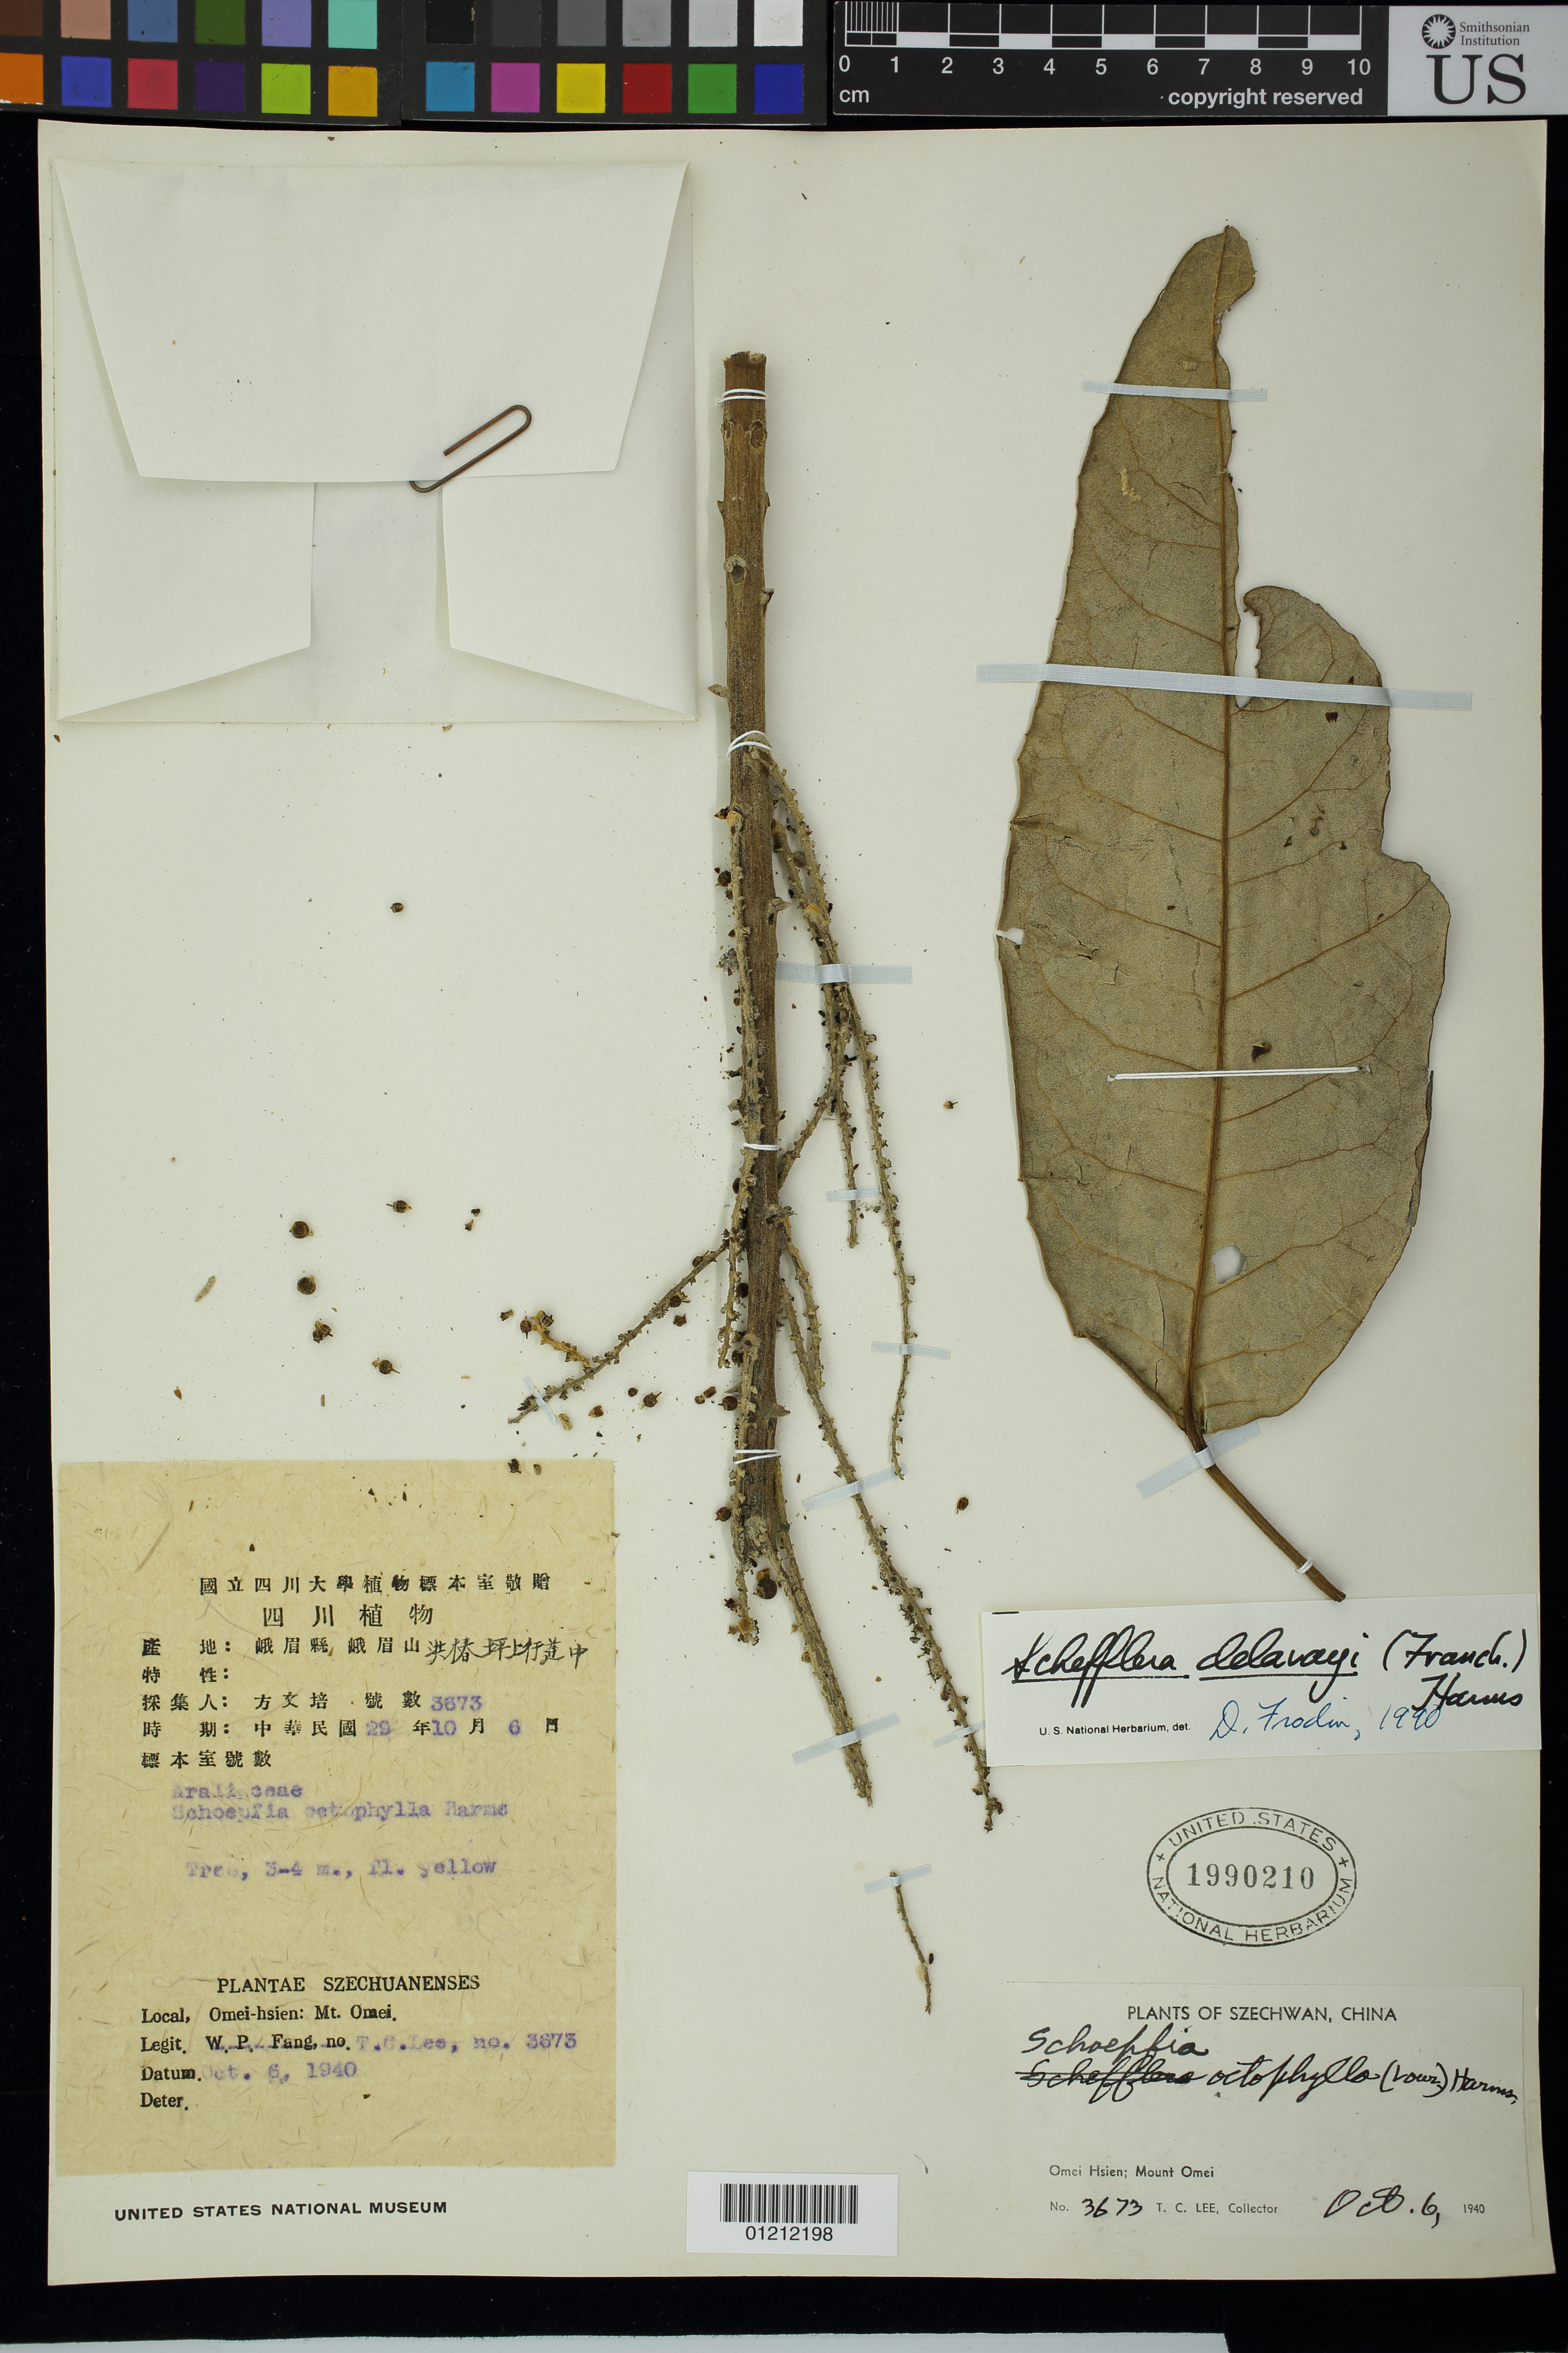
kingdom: Plantae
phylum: Tracheophyta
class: Magnoliopsida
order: Apiales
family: Araliaceae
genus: Schefflera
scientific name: Schefflera delavayi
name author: (Franch.) Harms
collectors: T. Lee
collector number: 3673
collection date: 1940-10-06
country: China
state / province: Sichuan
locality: Omei Hsien; Mt. Omei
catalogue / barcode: US 1990210